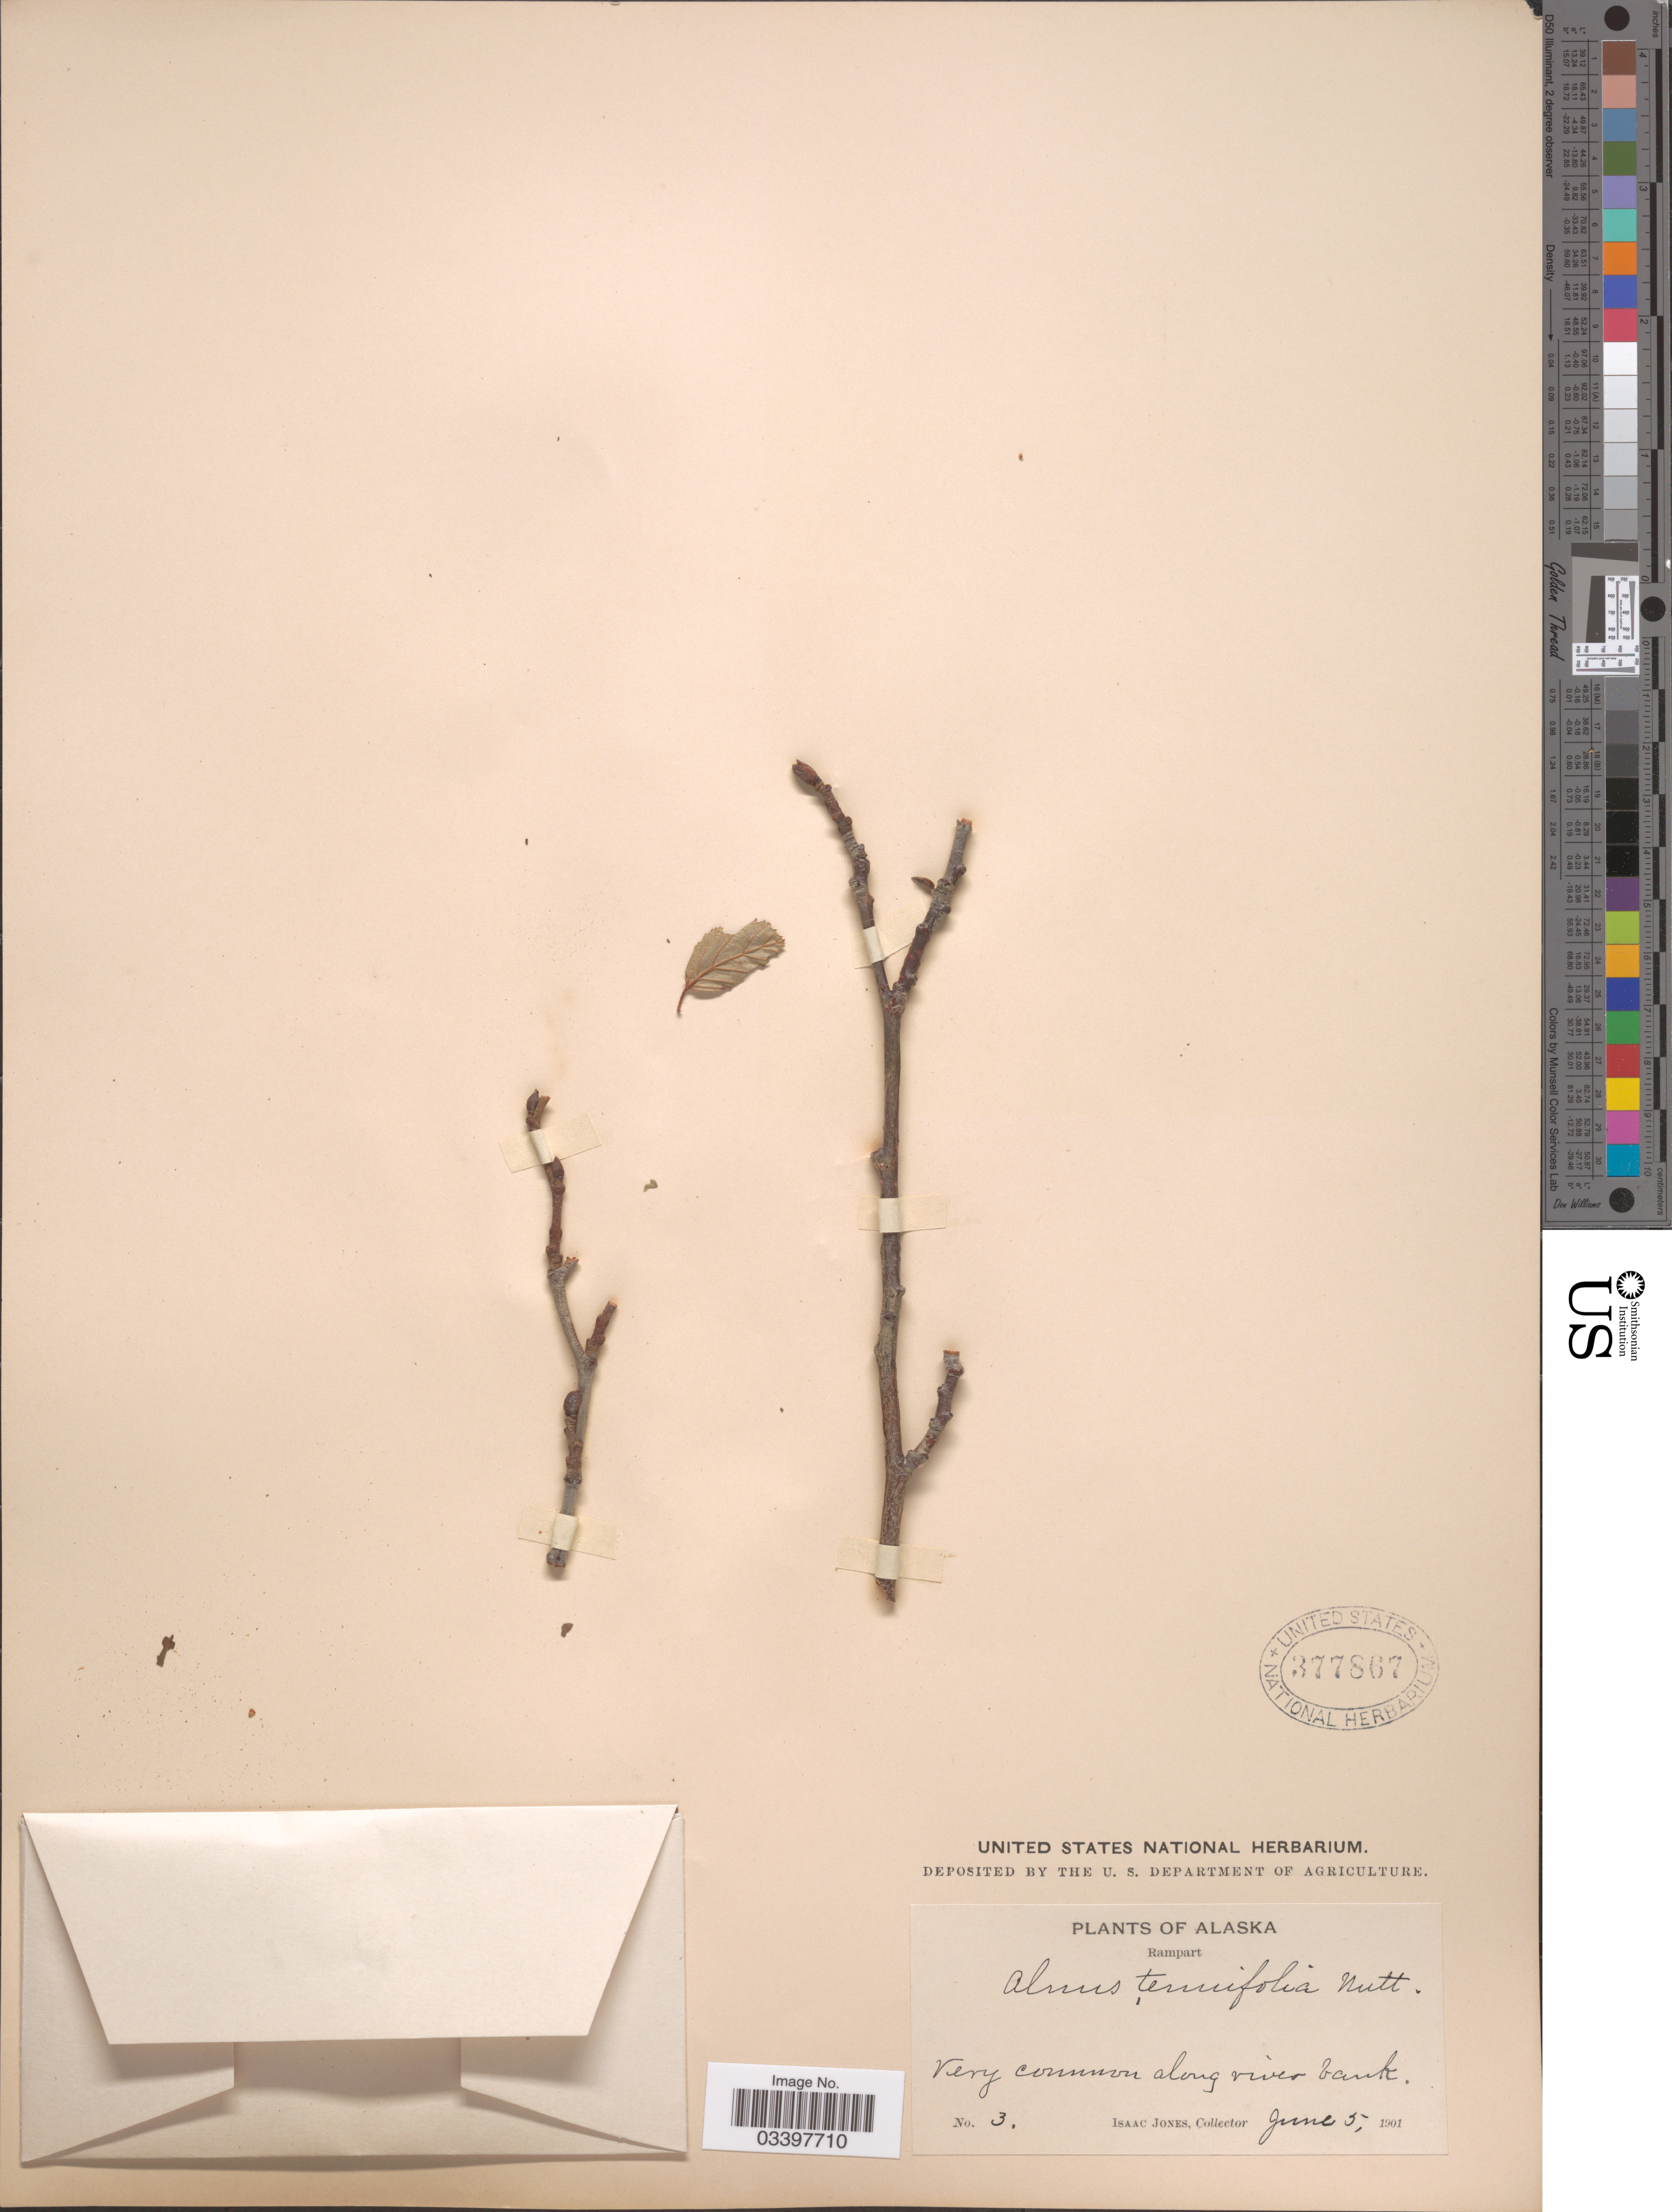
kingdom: Plantae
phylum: Tracheophyta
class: Magnoliopsida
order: Fagales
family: Betulaceae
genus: Alnus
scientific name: Alnus incana subsp. rugosa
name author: (Du Roi) R.T. Clausen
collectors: I. Jones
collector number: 3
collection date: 1901-06-05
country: United States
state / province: Alaska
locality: Rampart. Very common along river bank.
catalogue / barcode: US 377867